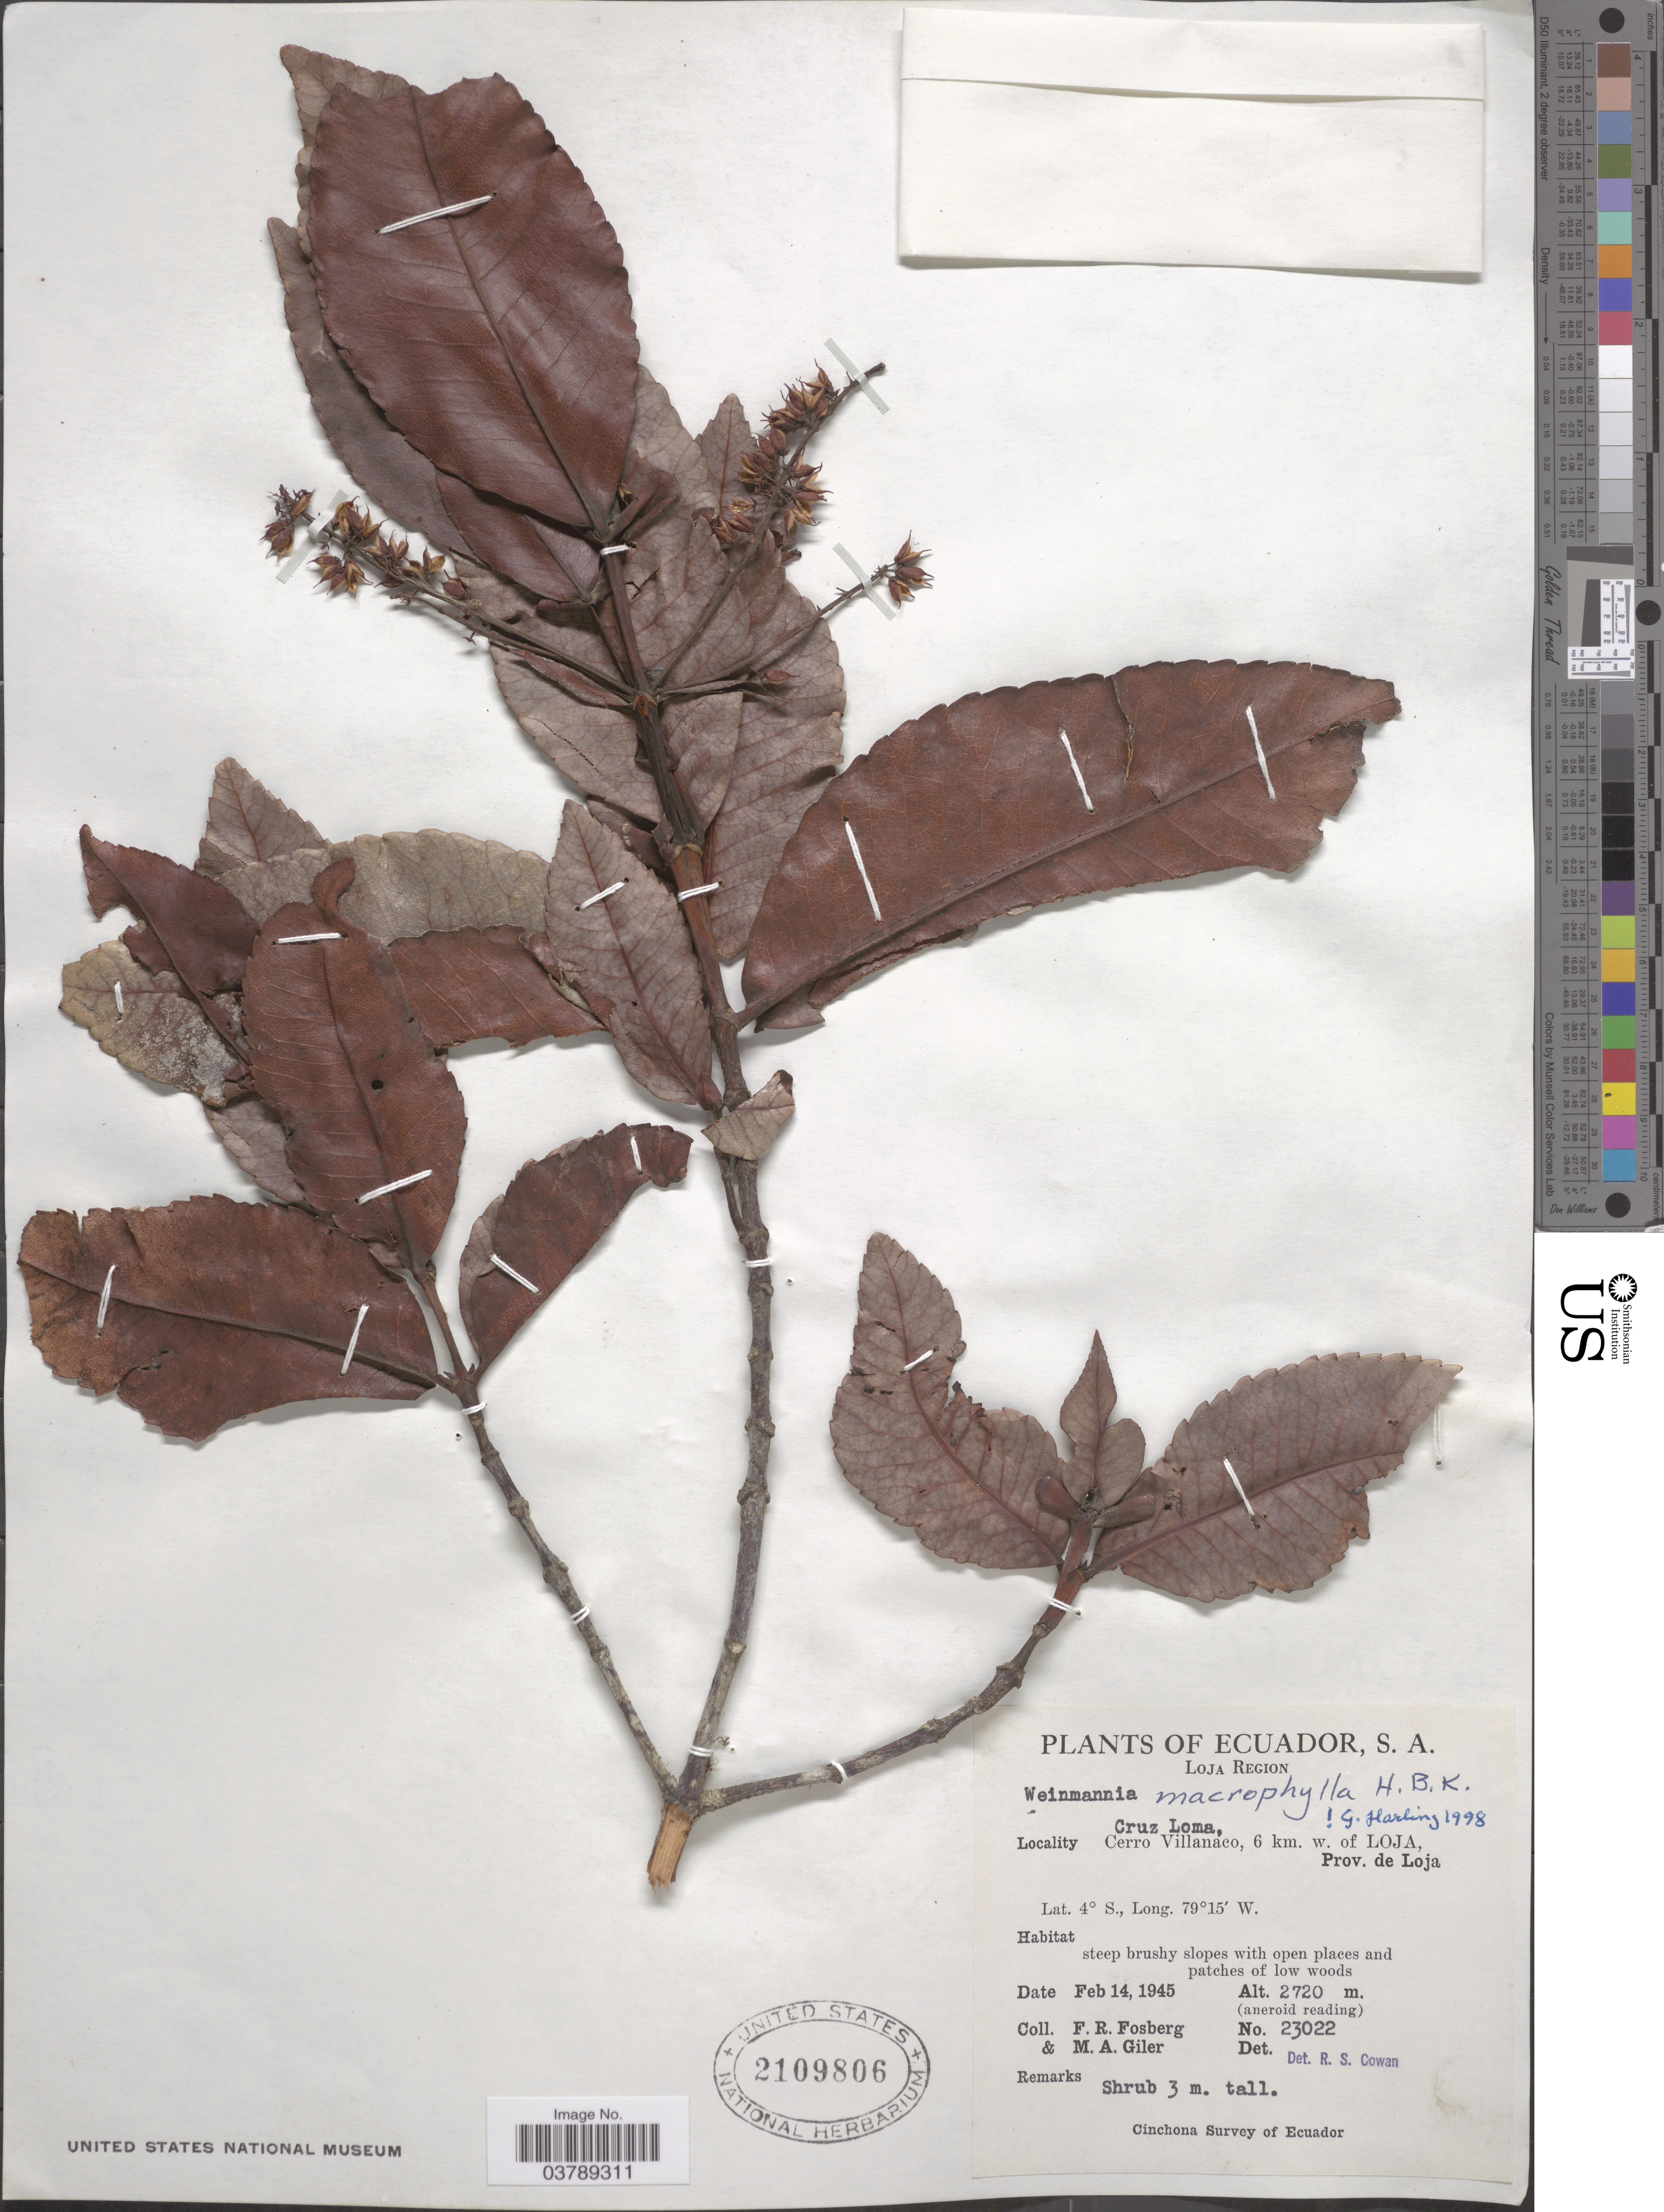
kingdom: Plantae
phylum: Tracheophyta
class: Magnoliopsida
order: Oxalidales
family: Cunoniaceae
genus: Weinmannia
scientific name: Weinmannia macrophylla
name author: Kunth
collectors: F. R. Fosberg & M. Giler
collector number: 23022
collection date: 1945-02-14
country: Ecuador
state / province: Loja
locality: Loja Region. Cruz Loma, Cerro Villanaco, 6 km. w. of Loja.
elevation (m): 2720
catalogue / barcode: US 2109806